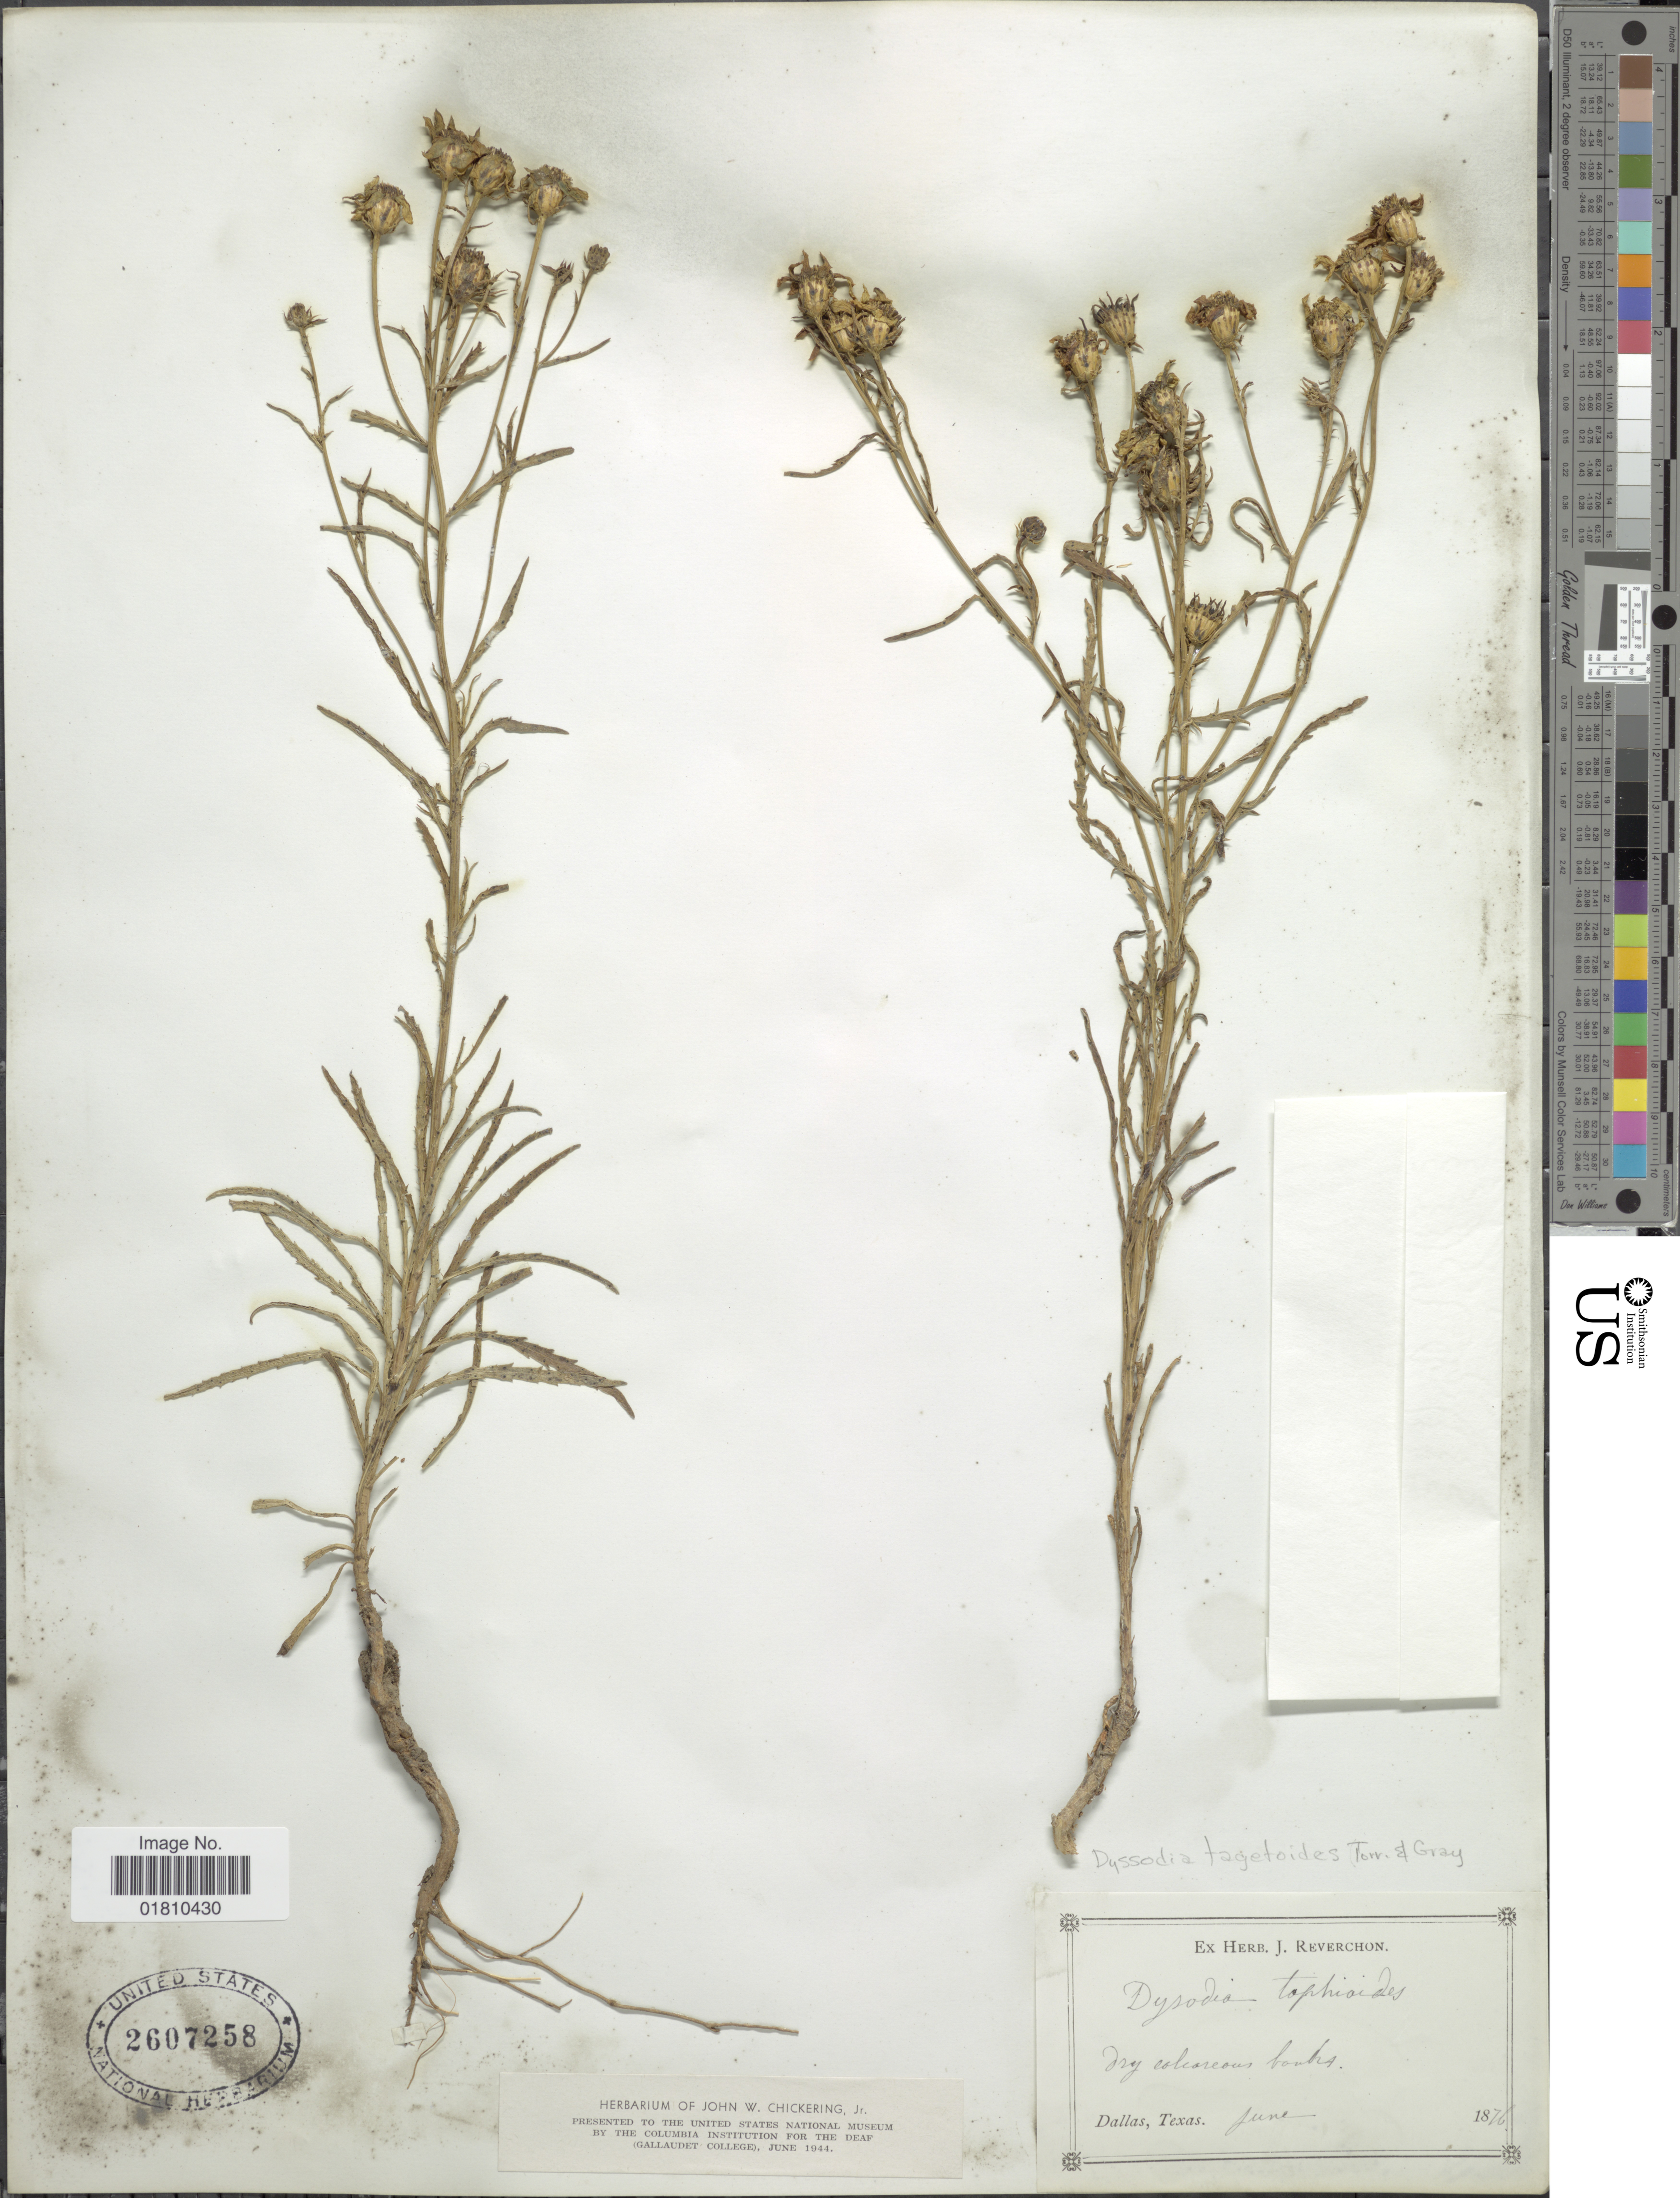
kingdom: Plantae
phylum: Tracheophyta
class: Magnoliopsida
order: Asterales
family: Asteraceae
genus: Dysodiopsis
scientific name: Dysodiopsis tagetoides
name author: (Torr. & A. Gray) Rydb.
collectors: ex herb. J. Reverchon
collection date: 1876-06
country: United States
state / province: Texas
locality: Dry calcareous banks, Dallas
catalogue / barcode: US 2607258